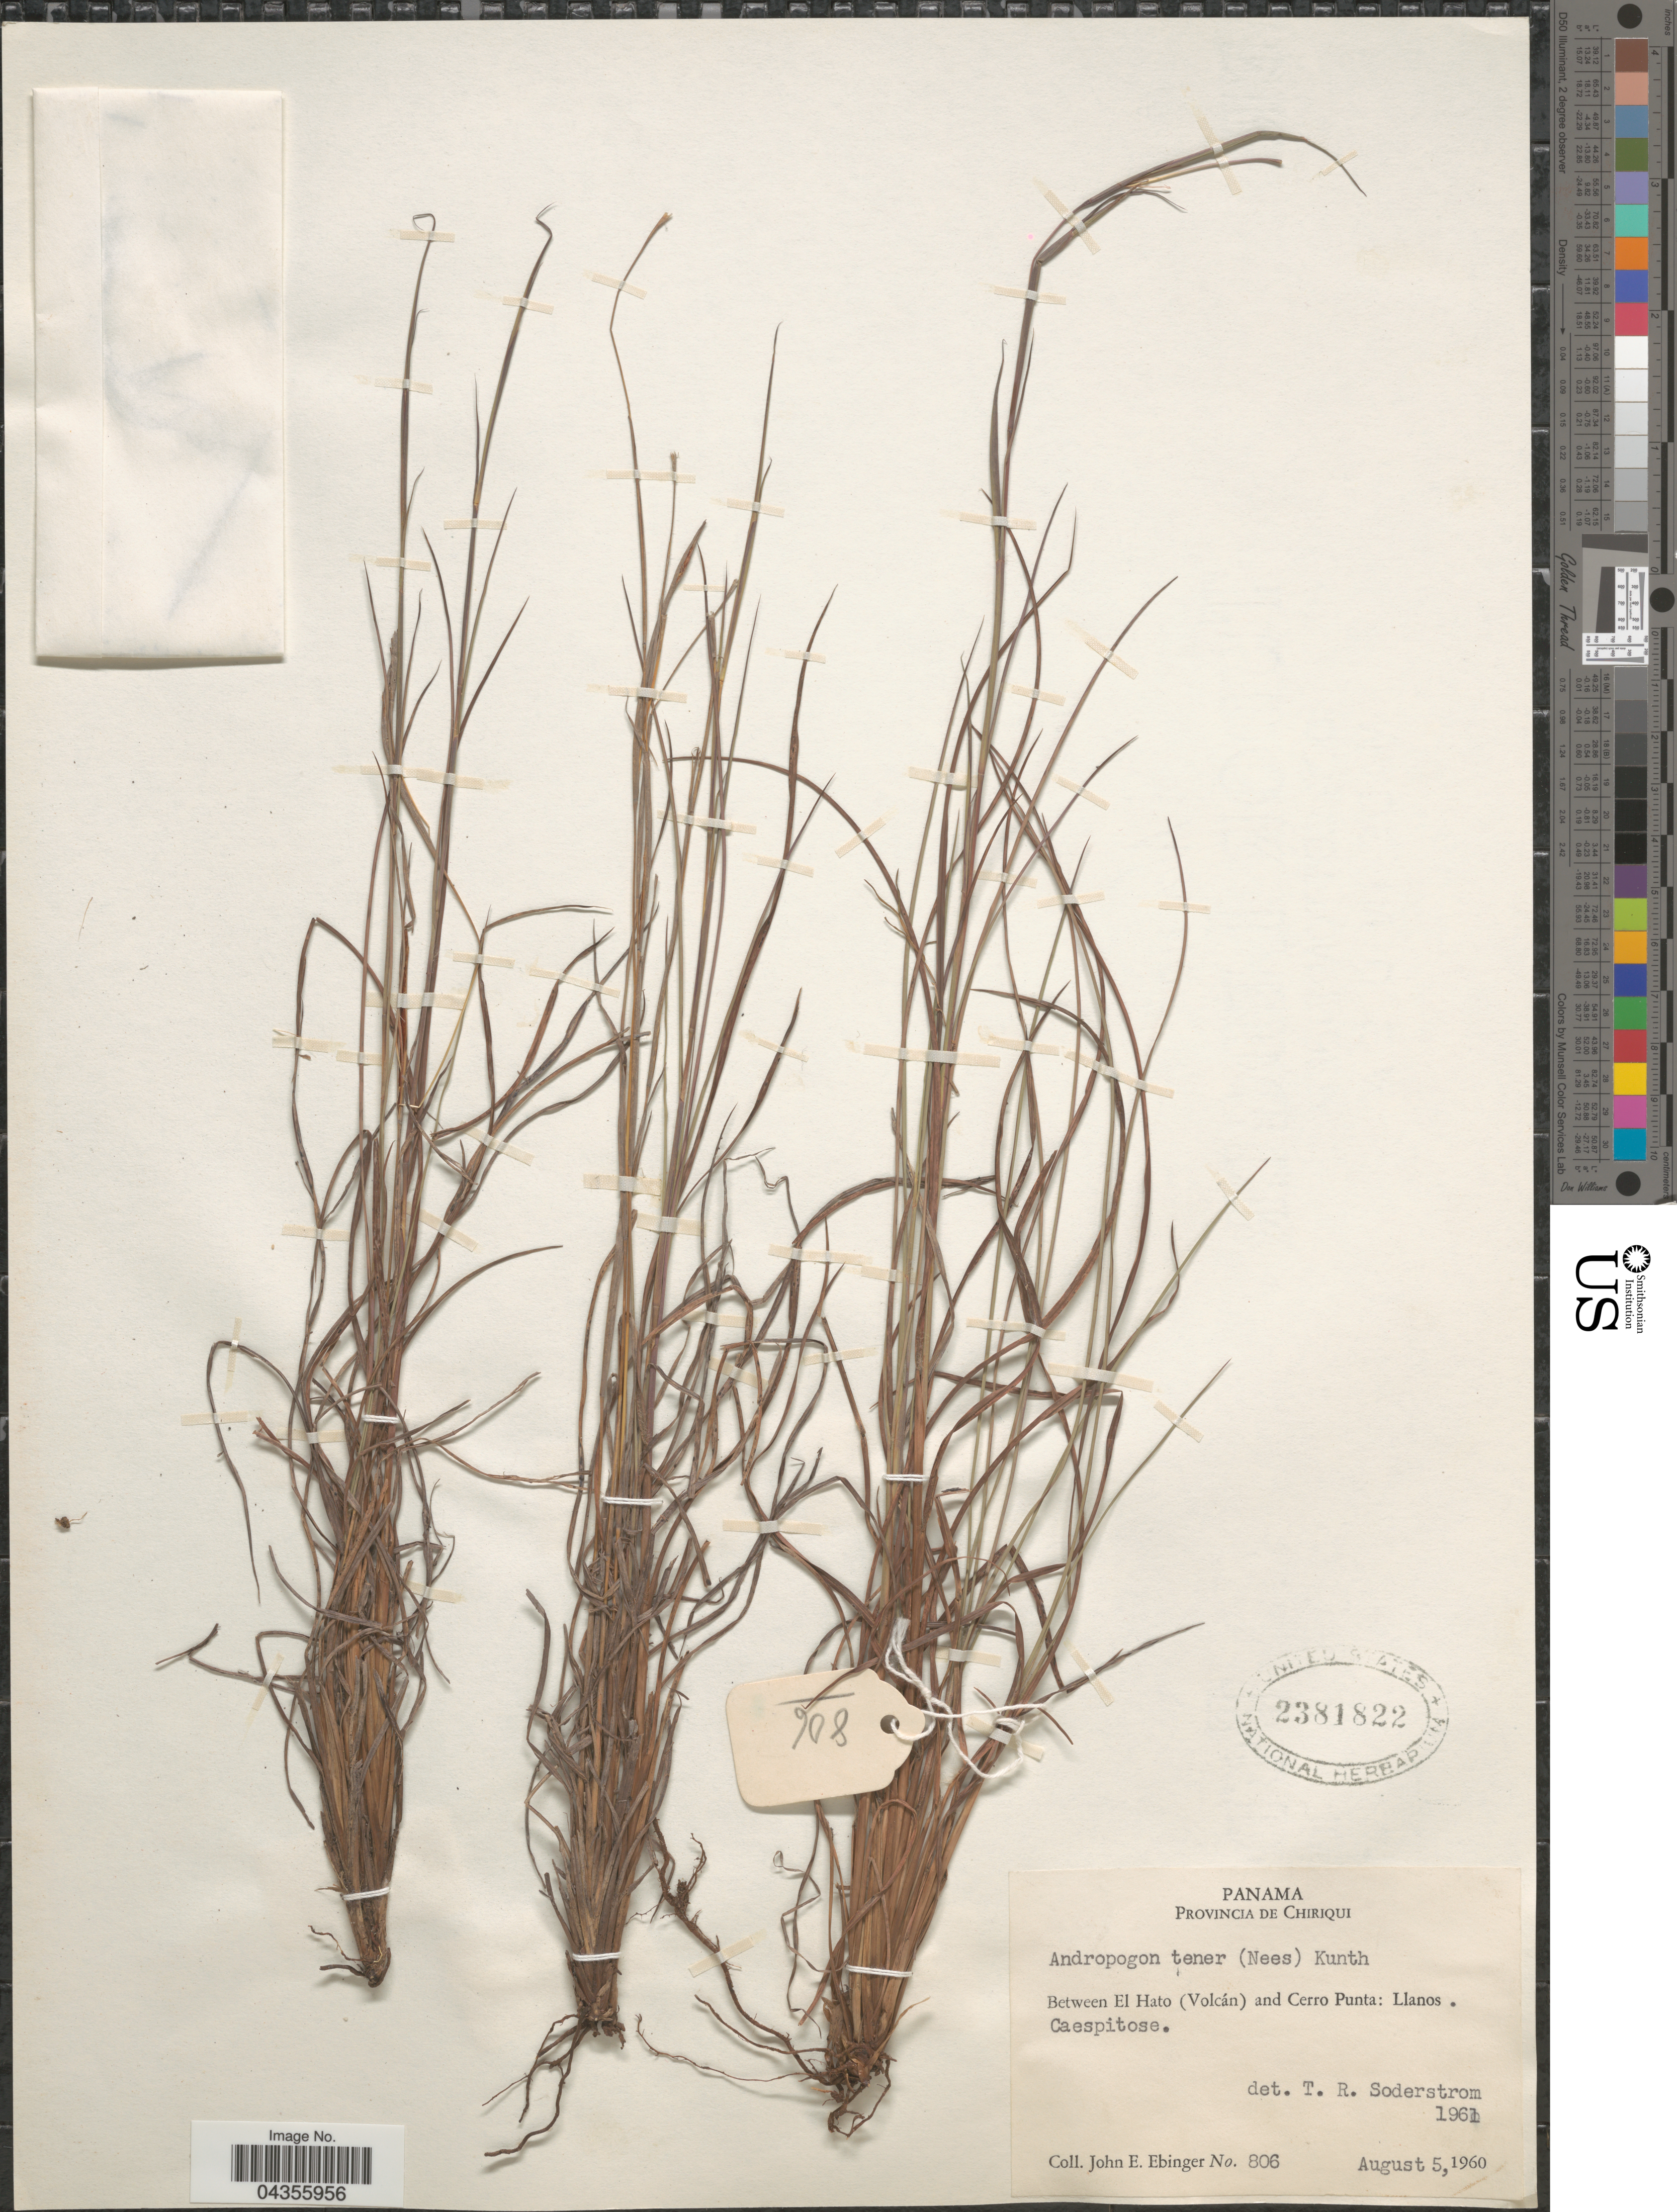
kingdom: Plantae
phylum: Tracheophyta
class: Liliopsida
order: Poales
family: Poaceae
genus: Schizachyrium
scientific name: Schizachyrium tenerum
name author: Nees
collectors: J. Ebinger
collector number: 806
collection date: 1960-08-05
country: Panama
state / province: Chiriqui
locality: Between El Hato (Volcán) and Cerro Punta: Llanos.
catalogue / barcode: US 2381822